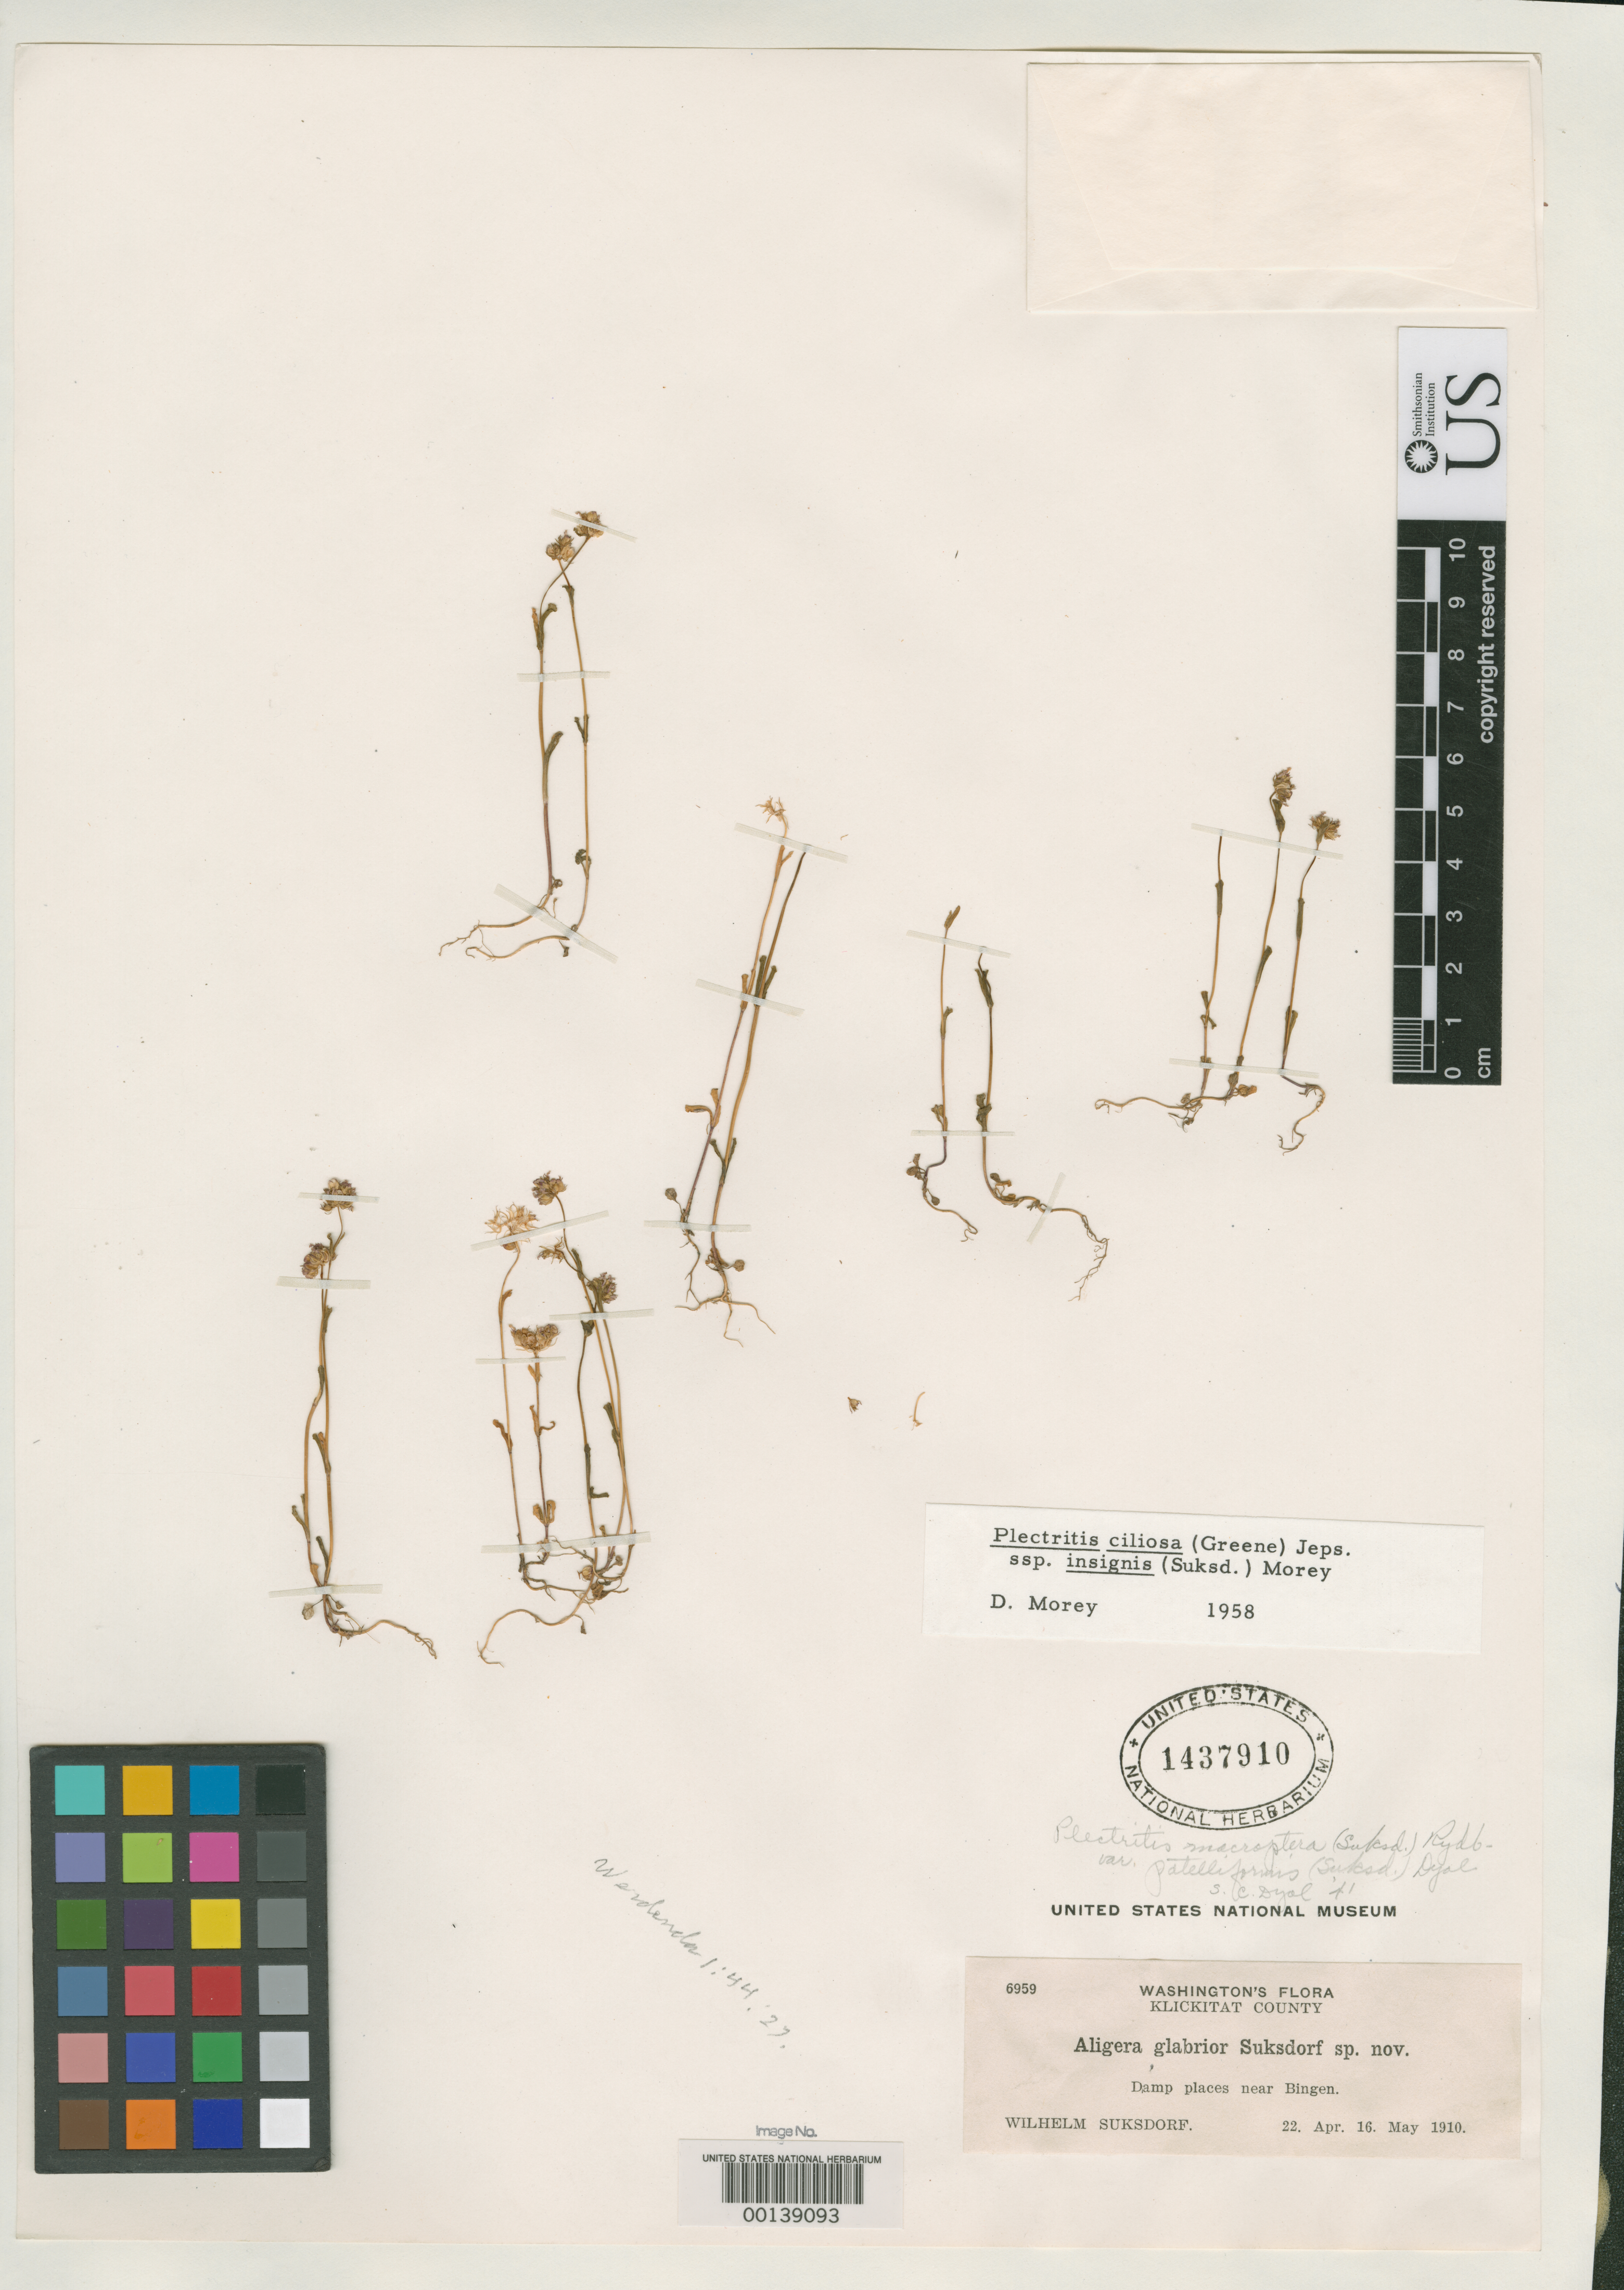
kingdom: Plantae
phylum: Tracheophyta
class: Magnoliopsida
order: Dipsacales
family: Caprifoliaceae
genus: Aligera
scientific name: Aligera glabrior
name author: Suksd.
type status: Type Collection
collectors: W. N. Suksdorf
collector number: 6959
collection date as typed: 22 Apr 1910 to 16 May 1910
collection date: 1910-04-22/1910-05-16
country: United States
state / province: Washington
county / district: Klickitat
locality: Near Bingen.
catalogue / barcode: US 1437910